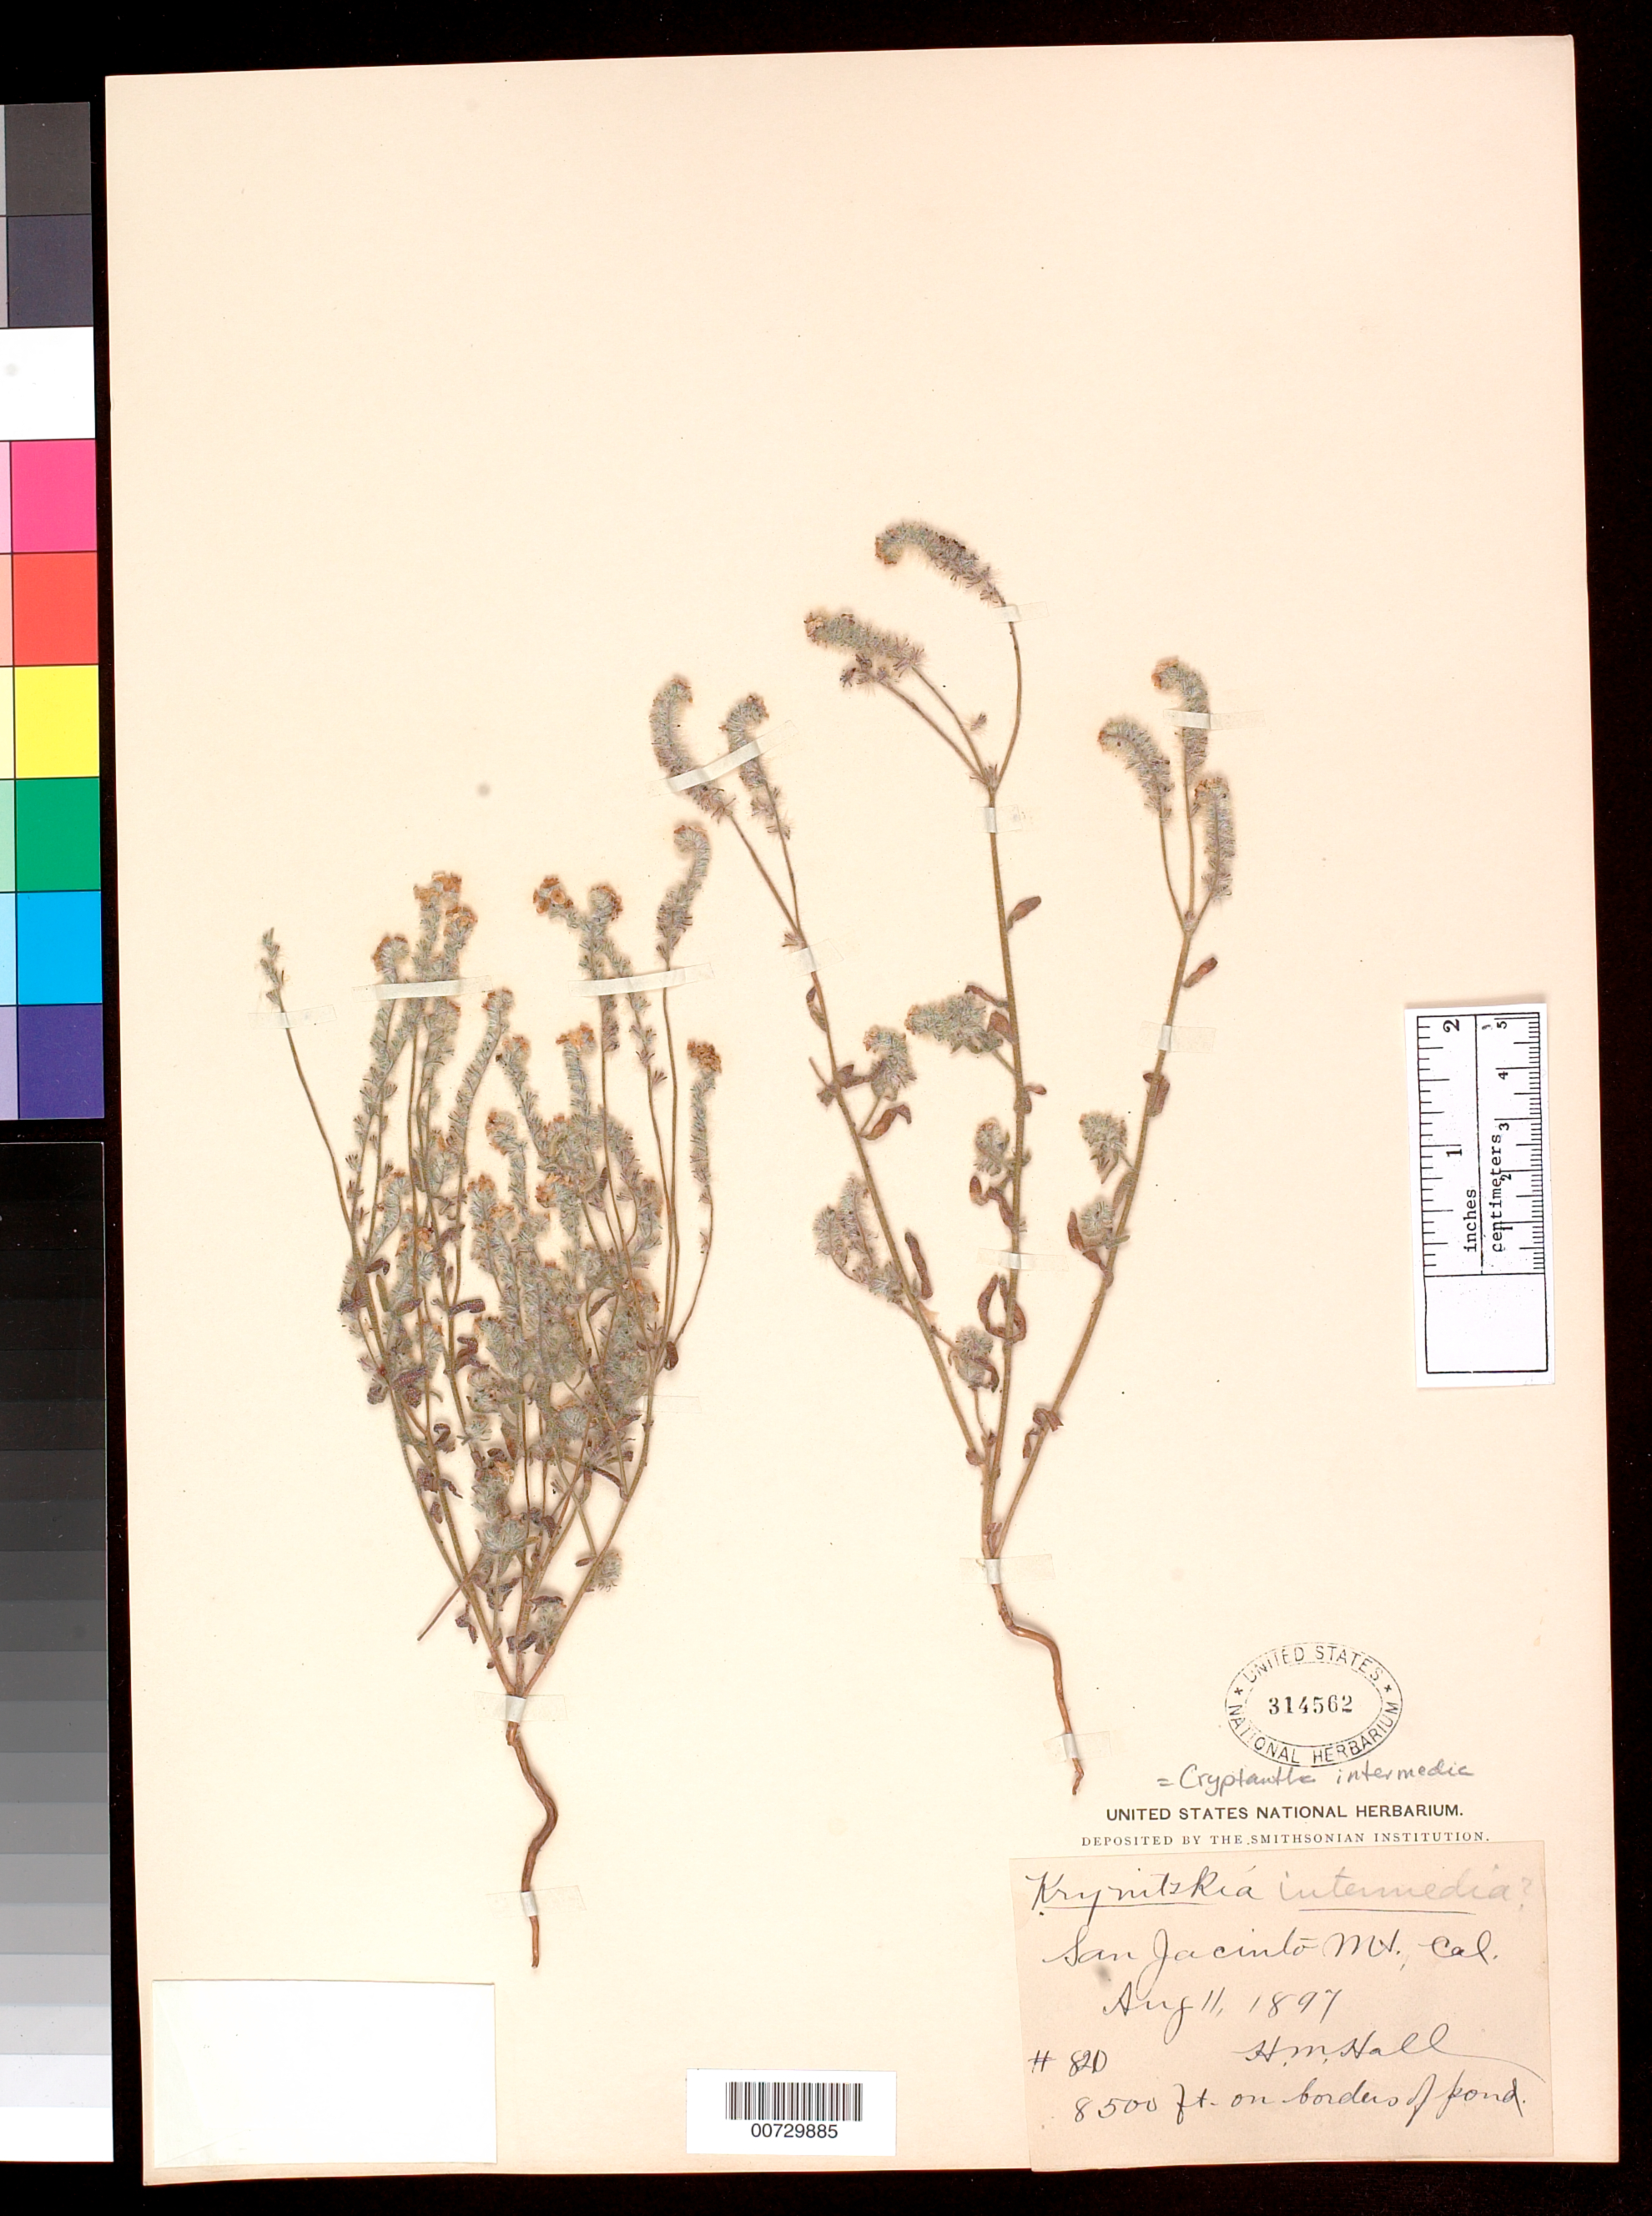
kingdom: Plantae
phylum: Tracheophyta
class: Magnoliopsida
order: Boraginales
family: Boraginaceae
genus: Cryptantha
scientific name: Cryptantha intermedia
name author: (A. Gray) Greene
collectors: H. M. Hall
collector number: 820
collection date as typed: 11 Aug 1897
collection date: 1897-08-11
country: United States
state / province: California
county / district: Riverside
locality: San Jacinto Mts.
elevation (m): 2591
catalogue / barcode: US 314562